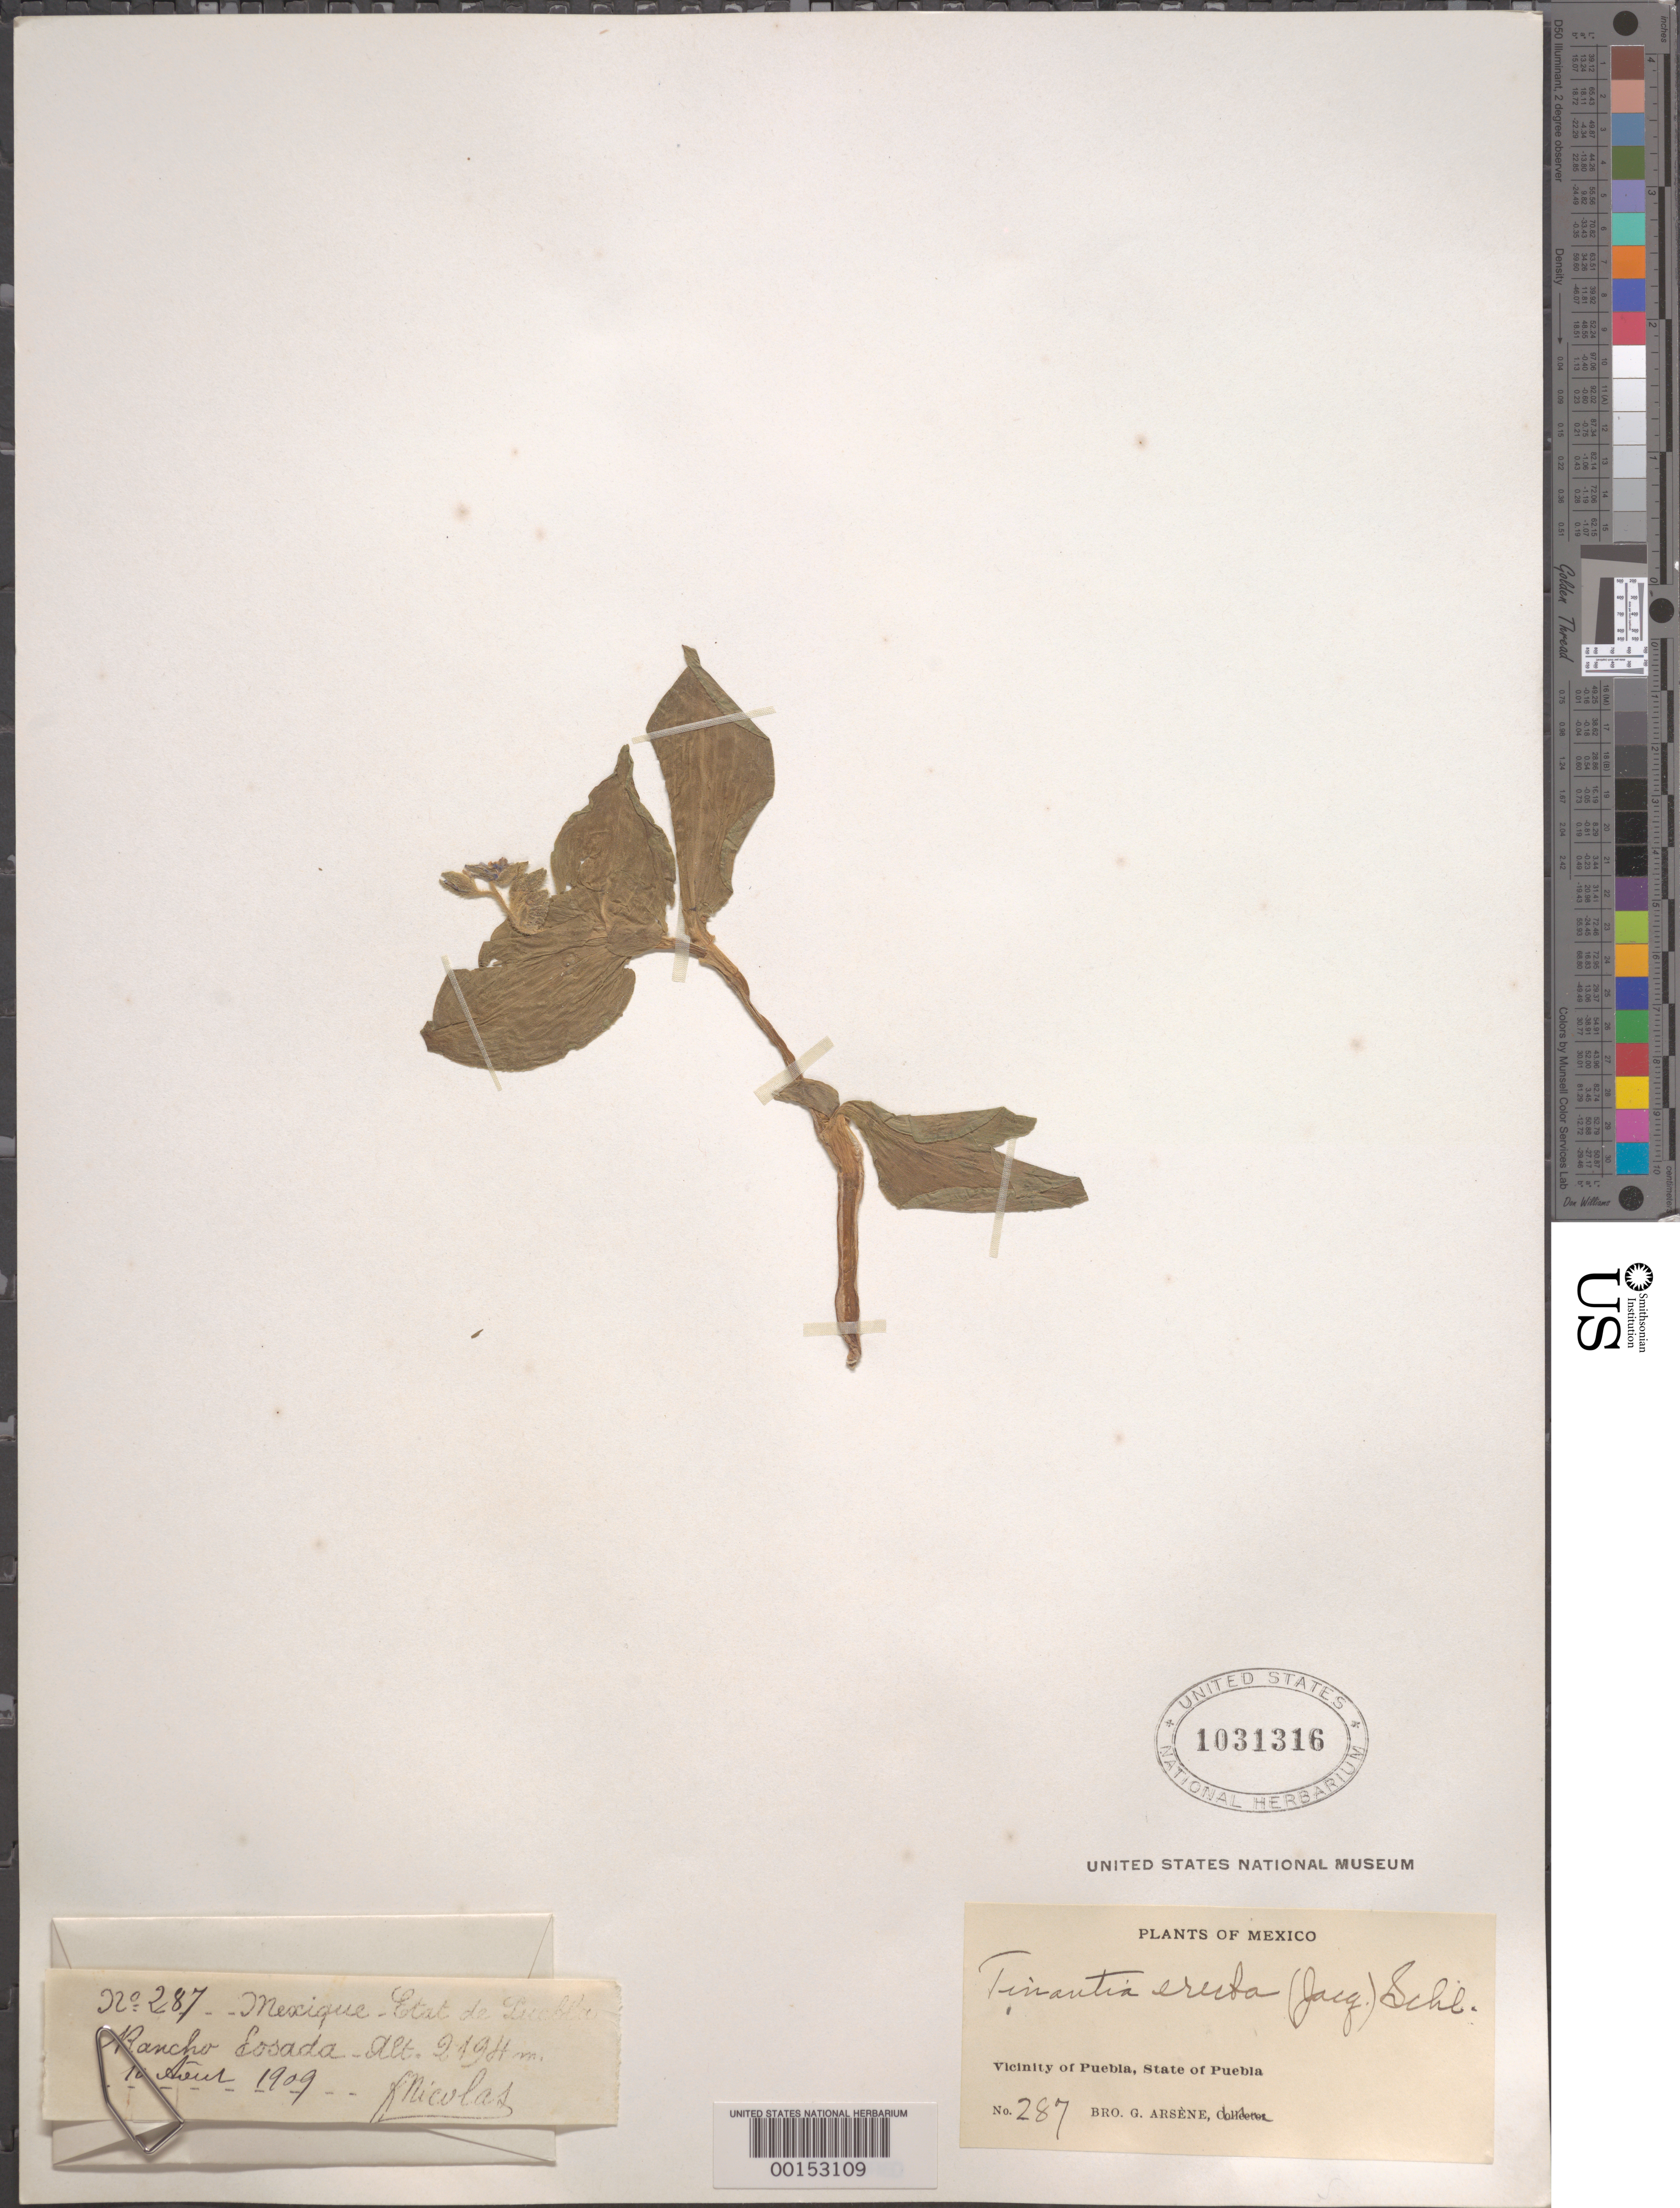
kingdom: Plantae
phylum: Tracheophyta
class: Liliopsida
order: Commelinales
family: Commelinaceae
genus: Tinantia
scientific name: Tinantia erecta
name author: (Jacq.) Fenzl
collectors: F. Nicolas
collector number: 287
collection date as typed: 10 Aug 1909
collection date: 1909-08-10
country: Mexico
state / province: Puebla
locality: Puebla, rancho eosada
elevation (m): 2194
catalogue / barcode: US 1031316